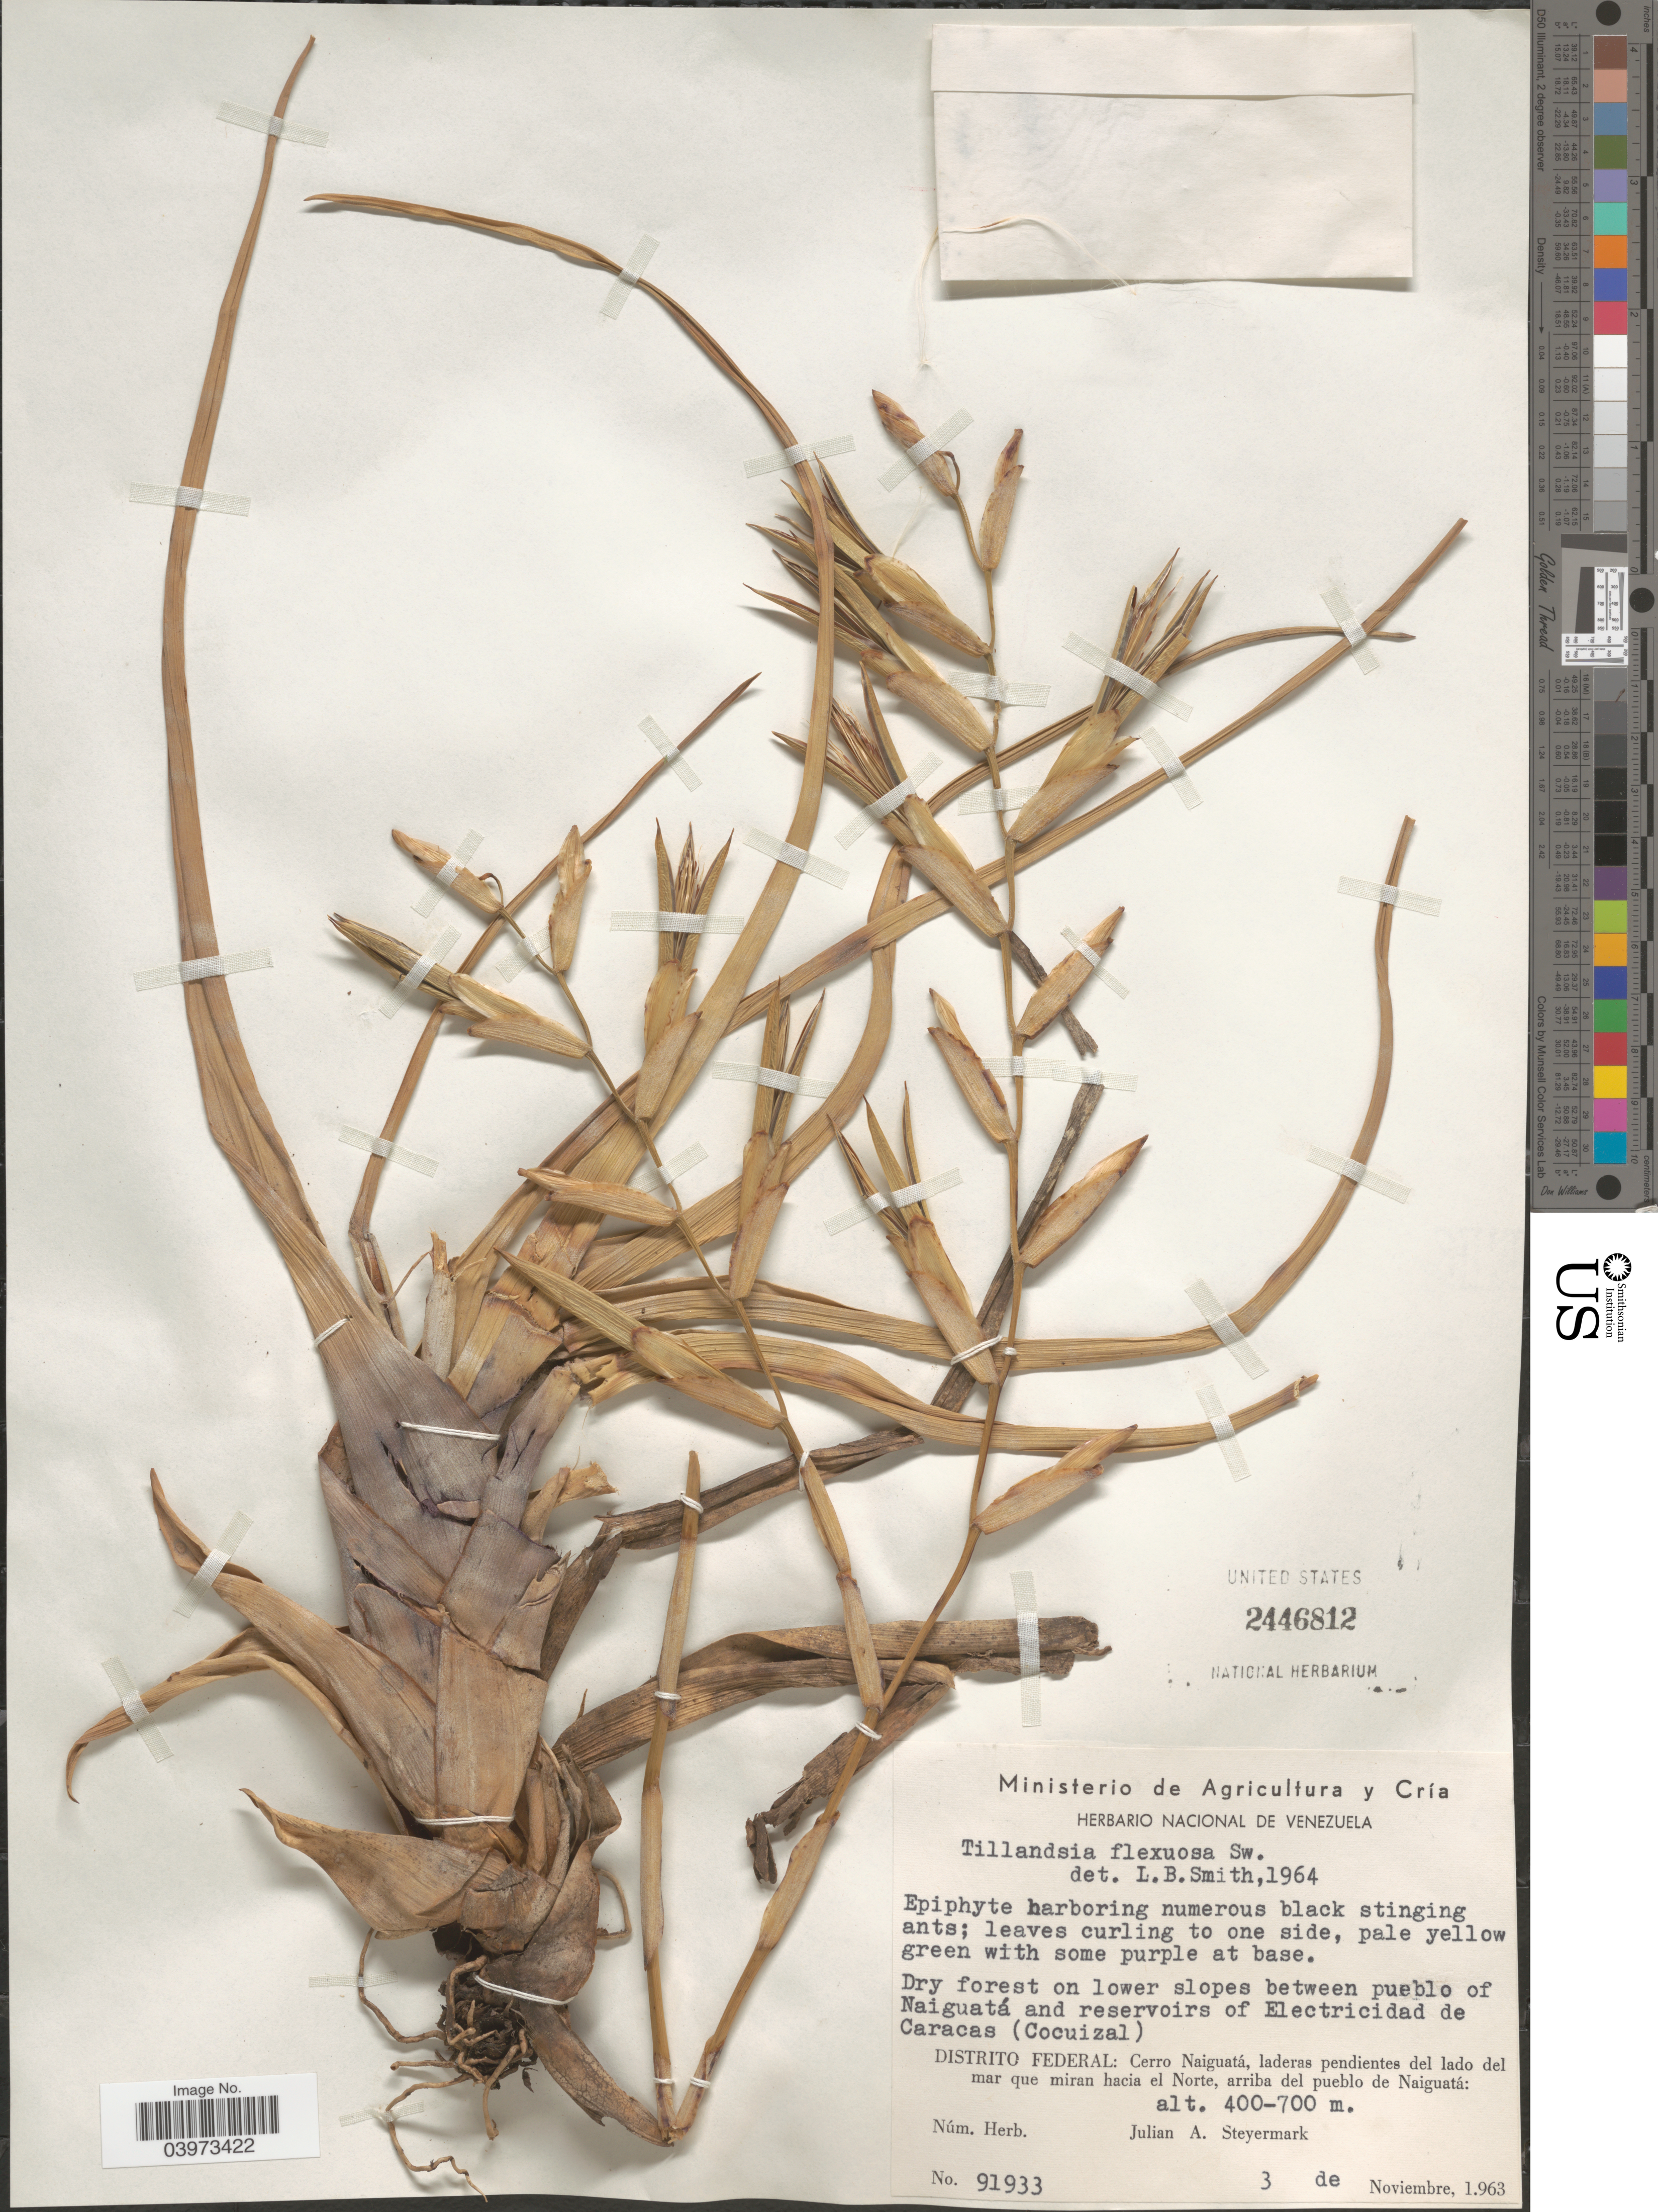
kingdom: Plantae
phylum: Tracheophyta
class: Liliopsida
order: Poales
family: Bromeliaceae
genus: Tillandsia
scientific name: Tillandsia flexuosa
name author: Sw.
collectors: J. Steyermark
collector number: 91933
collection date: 1963-11-03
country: Venezuela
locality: Dry forest on lower slopes between pueblo of Naiguatá and reservoirs of Electricidad de Caracas (Cocuizal). Distrito Federal: Cerro Naiguatá, laderas pendientes del lado del mar que miran hacia el Norte, arriba del pueblo de Naiguatá.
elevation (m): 400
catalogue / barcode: US 2446812